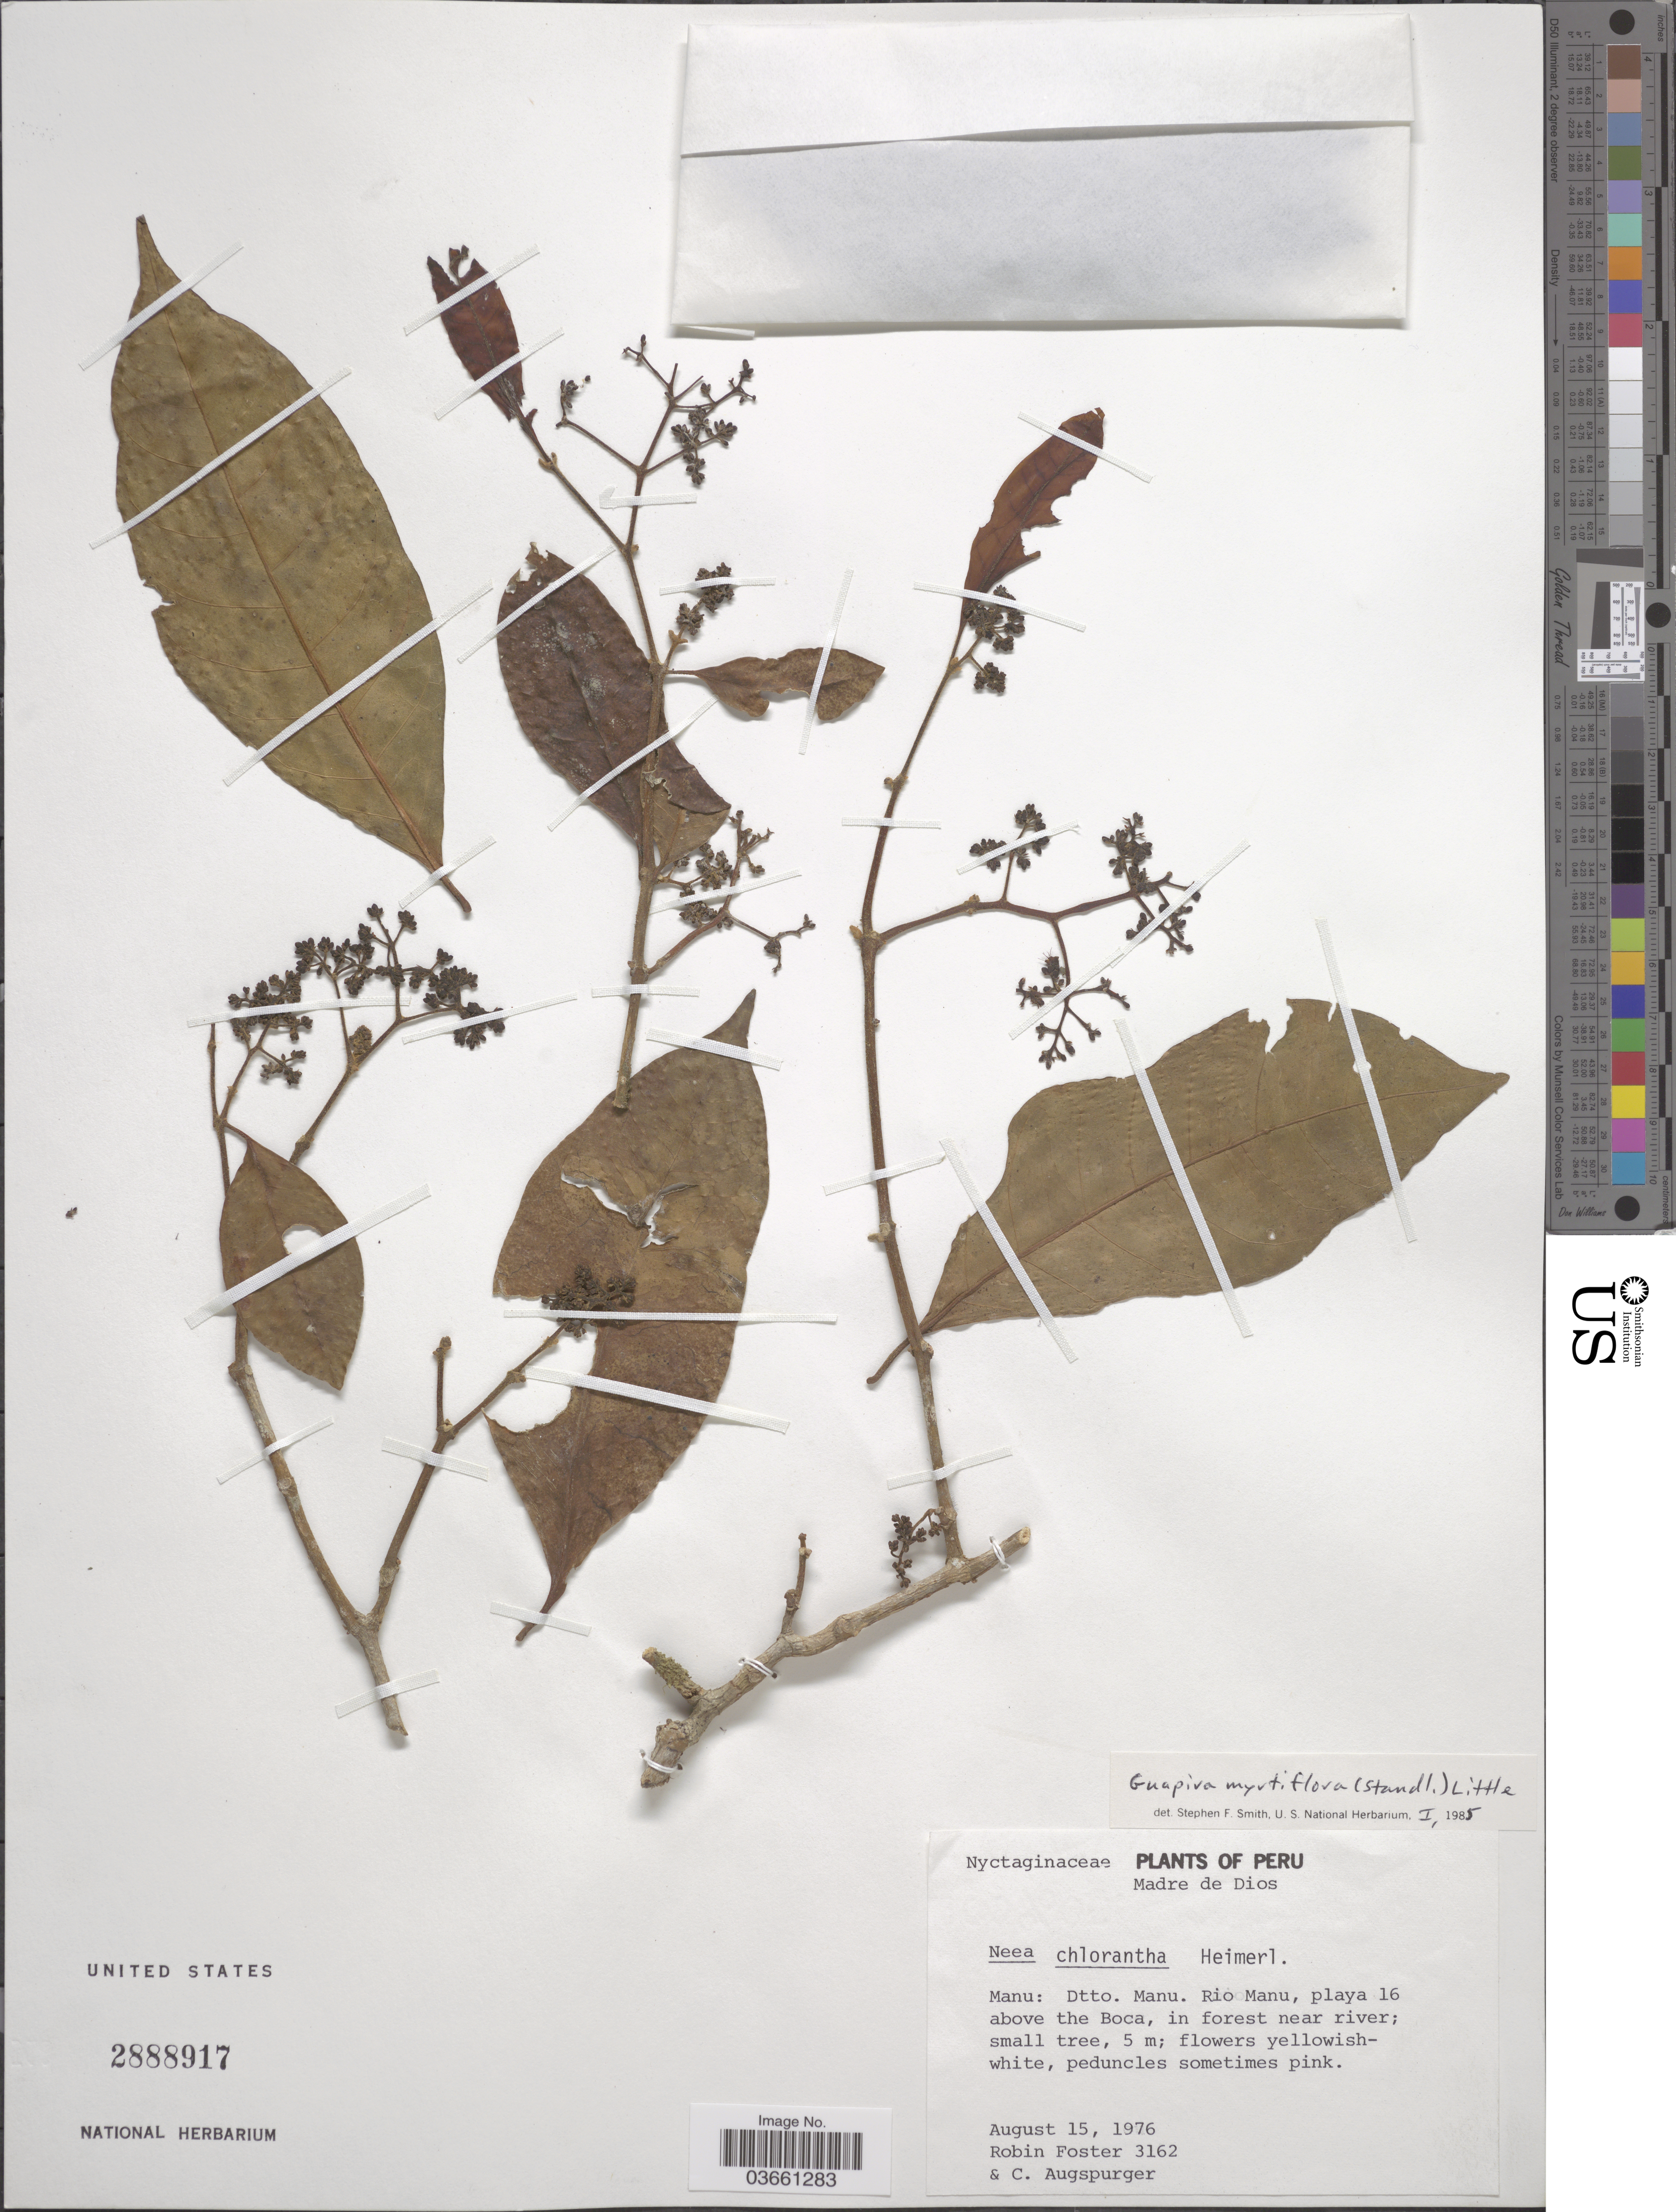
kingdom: Plantae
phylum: Tracheophyta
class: Magnoliopsida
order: Caryophyllales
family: Nyctaginaceae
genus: Guapira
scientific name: Guapira myrtiflora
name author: (Standl.) Little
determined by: Smith, Stephen F., (US), NMNH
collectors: R. B. Foster & C. Augspurger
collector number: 3162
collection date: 1976-08-15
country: Peru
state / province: Madre de Dios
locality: Manu: Dtto. Rio Manu, playa 16 above the Boca, in forest near river.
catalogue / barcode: US 2888917